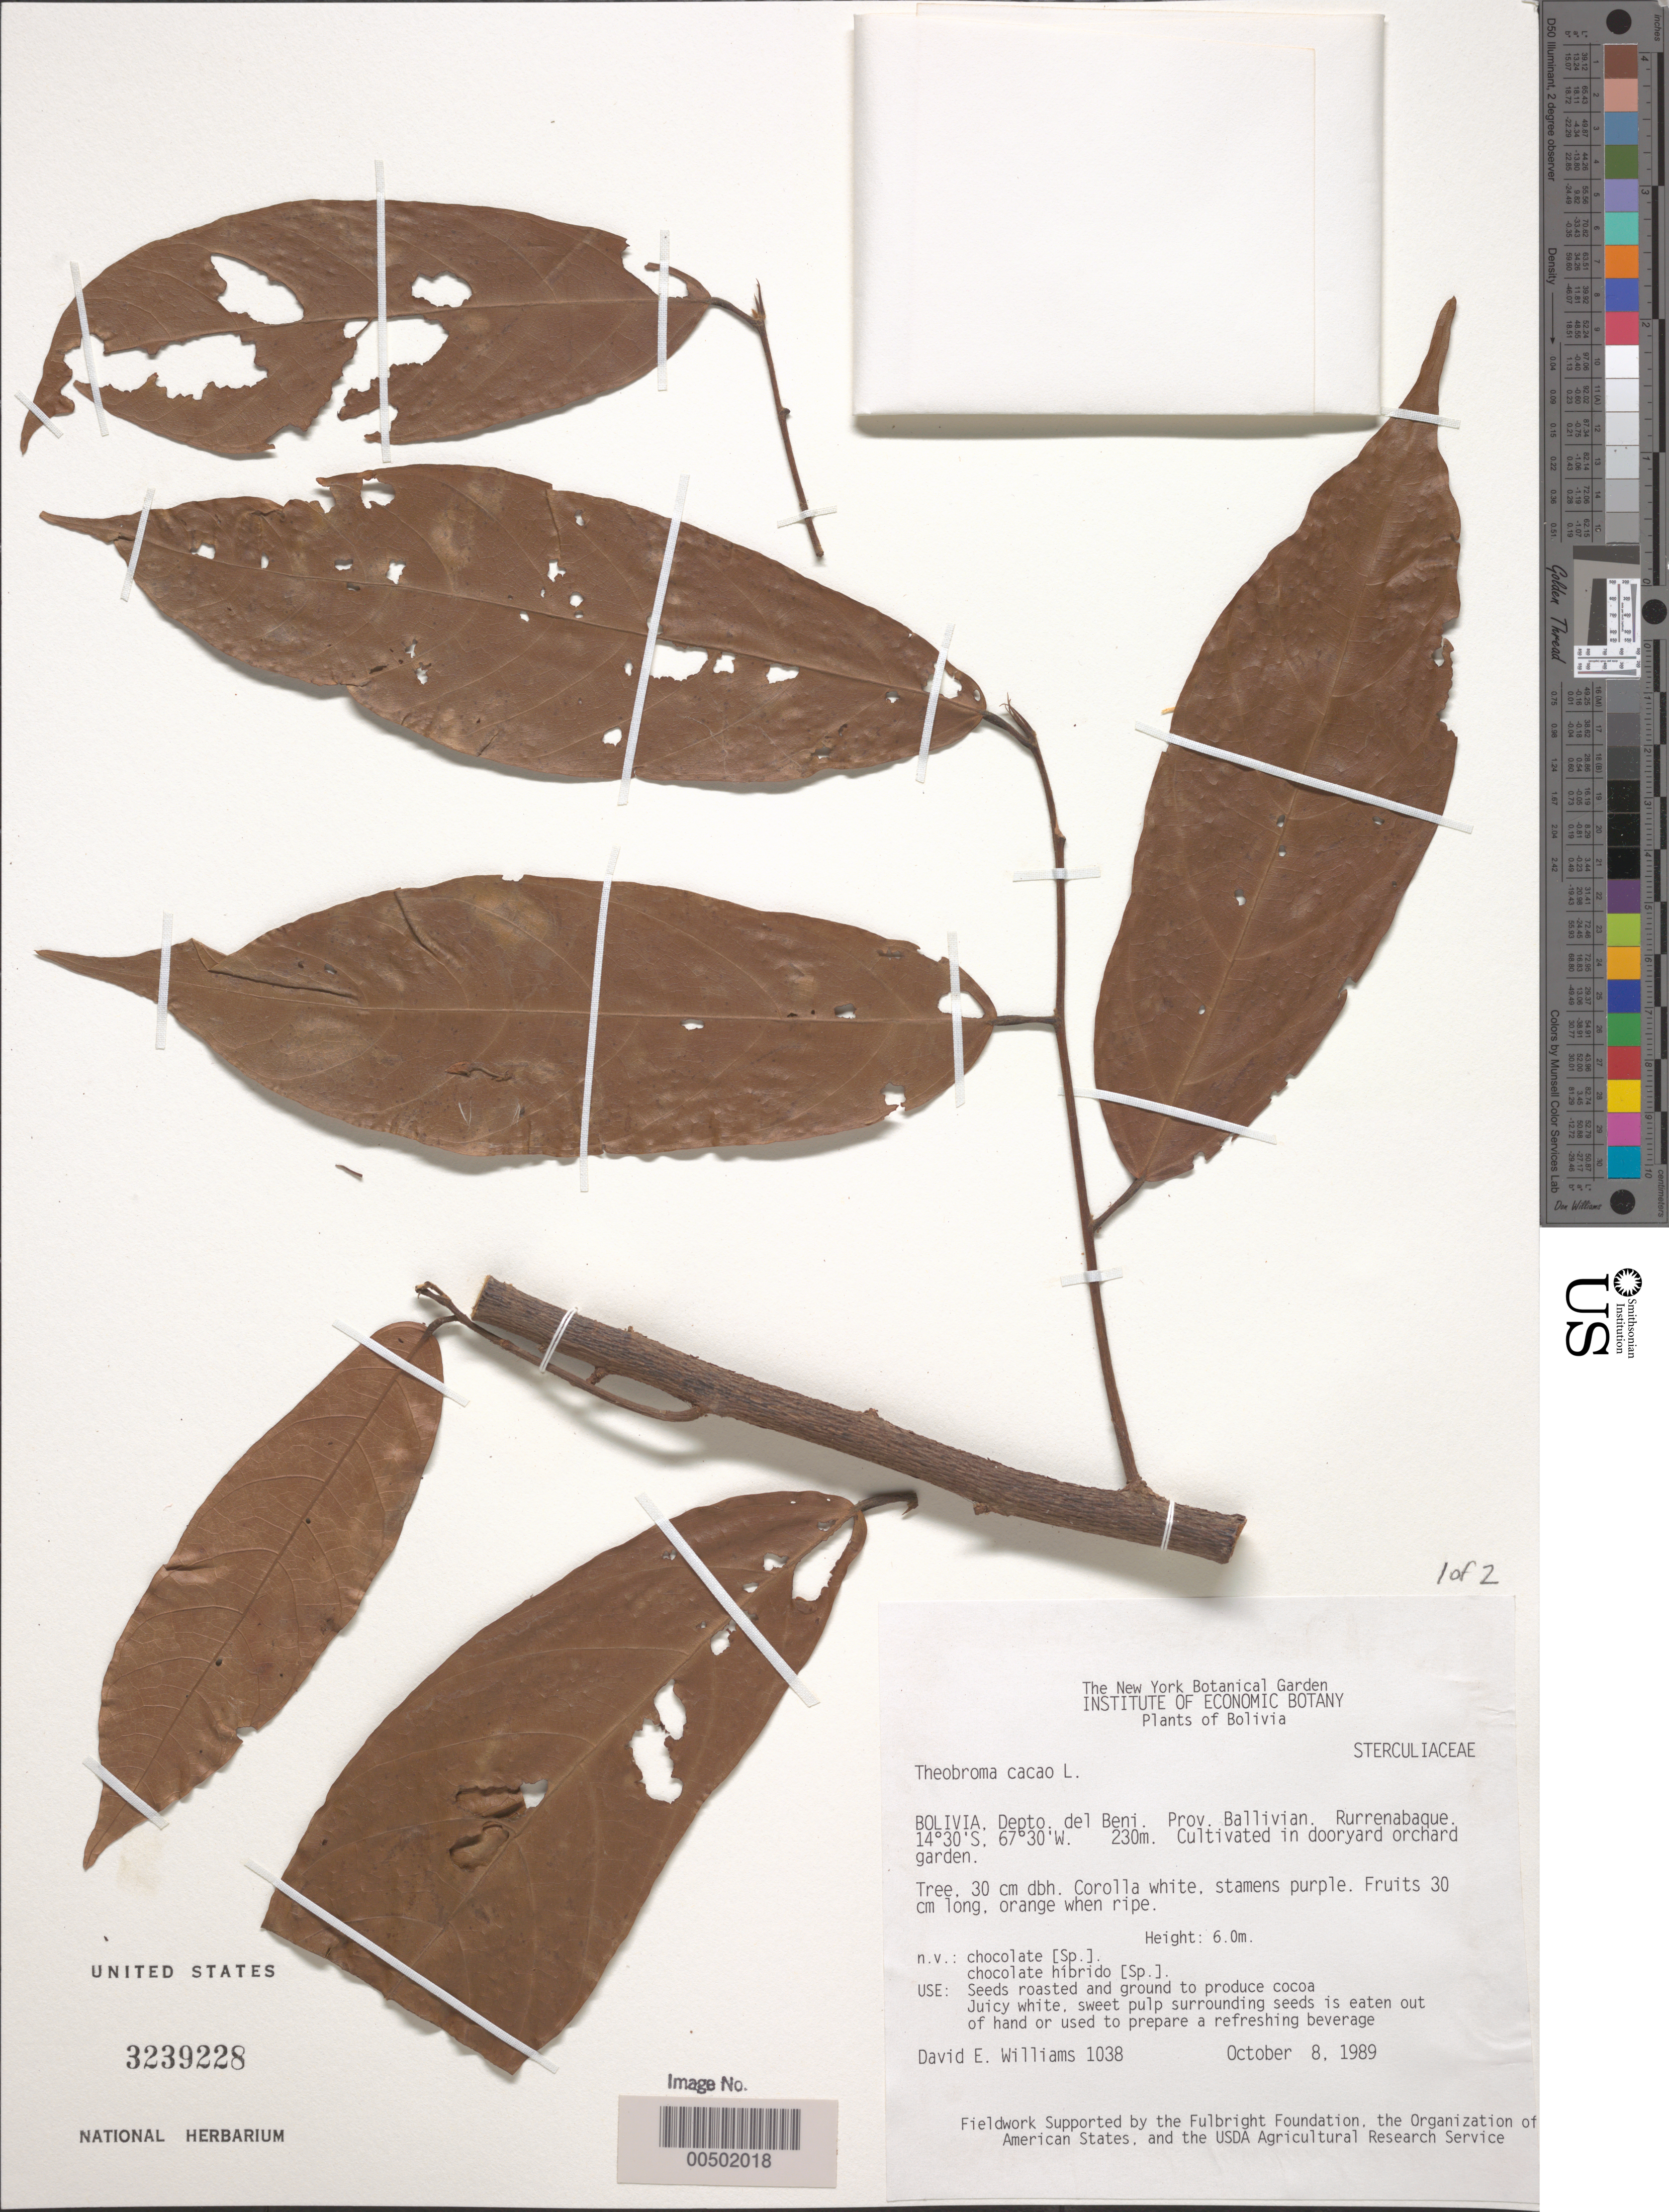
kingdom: Plantae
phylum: Tracheophyta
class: Magnoliopsida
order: Malvales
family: Malvaceae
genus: Theobroma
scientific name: Theobroma cacao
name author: L.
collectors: D. E. Williams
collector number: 1038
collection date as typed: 08 Oct 1989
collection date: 1989-10-08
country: Bolivia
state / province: Beni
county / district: General José Ballivián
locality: Rurrenabaque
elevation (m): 230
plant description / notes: Common name: chocolate híbrido; Common name language: Sp.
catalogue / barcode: US 3239228